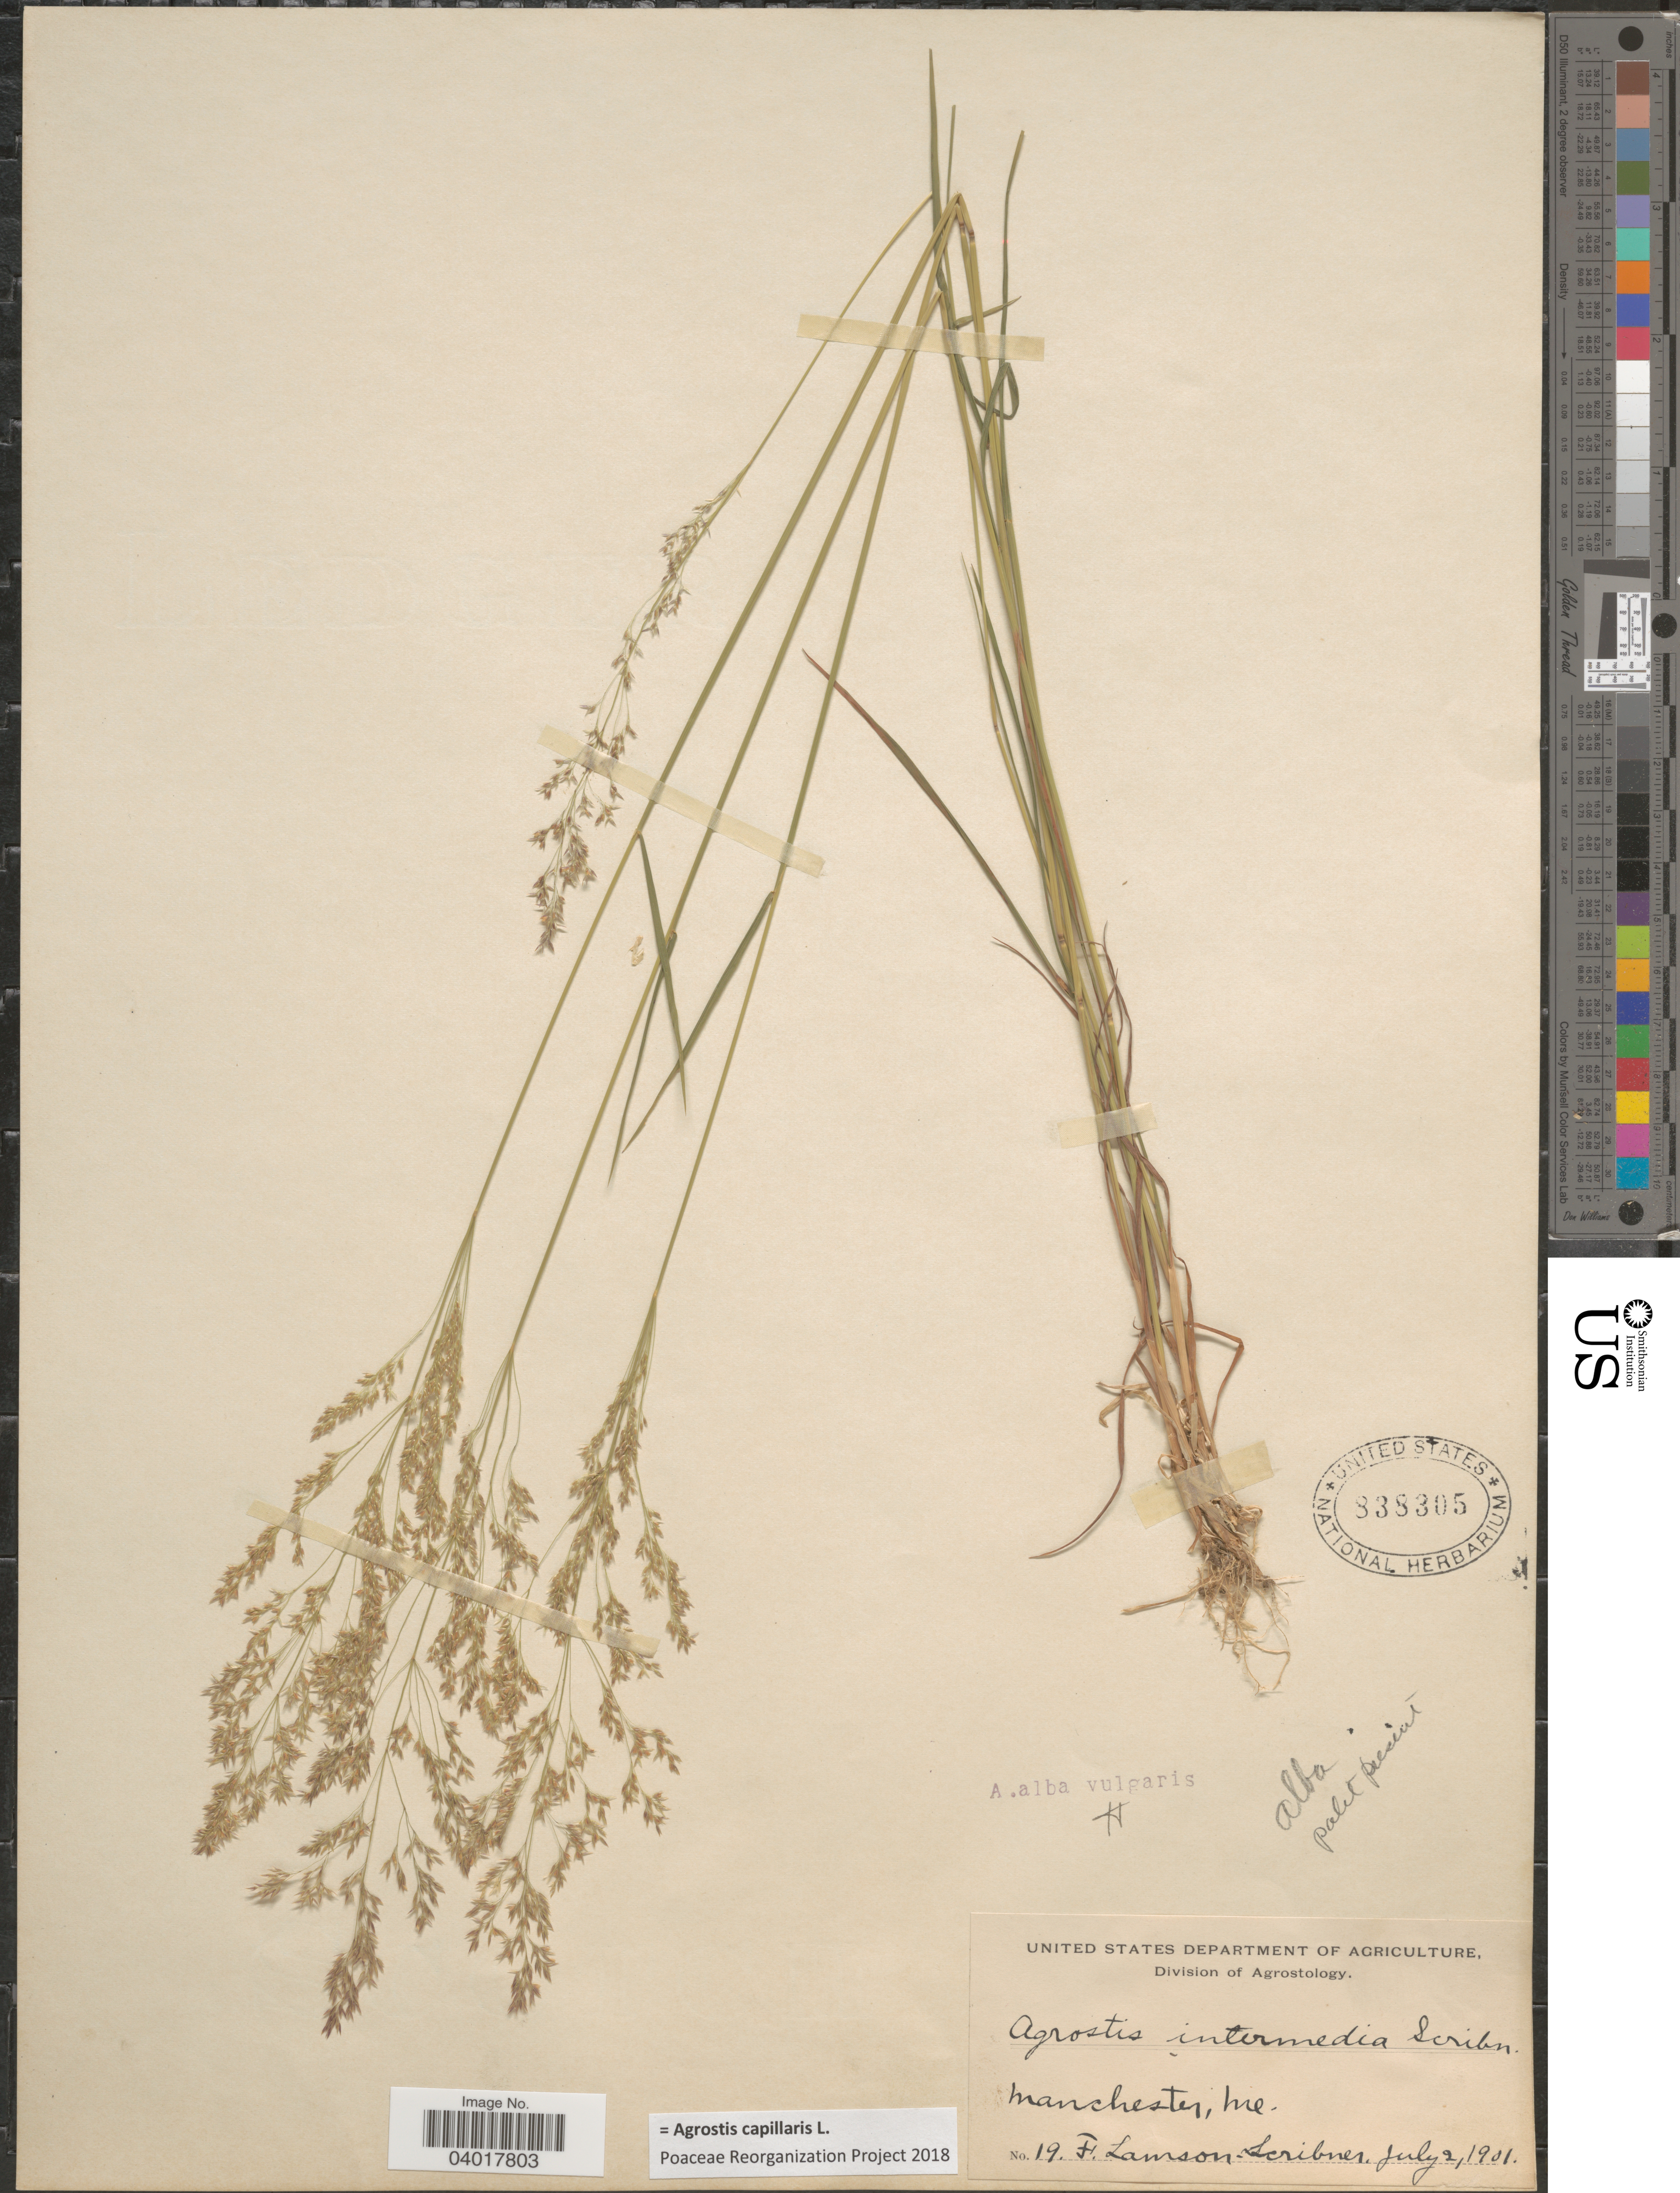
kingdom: Plantae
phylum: Tracheophyta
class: Liliopsida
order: Poales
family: Poaceae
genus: Agrostis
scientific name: Agrostis capillaris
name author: L.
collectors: F. Lamson-Scribner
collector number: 19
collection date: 1901-07-02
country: United States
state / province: Maine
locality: Manchester.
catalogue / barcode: US 838305